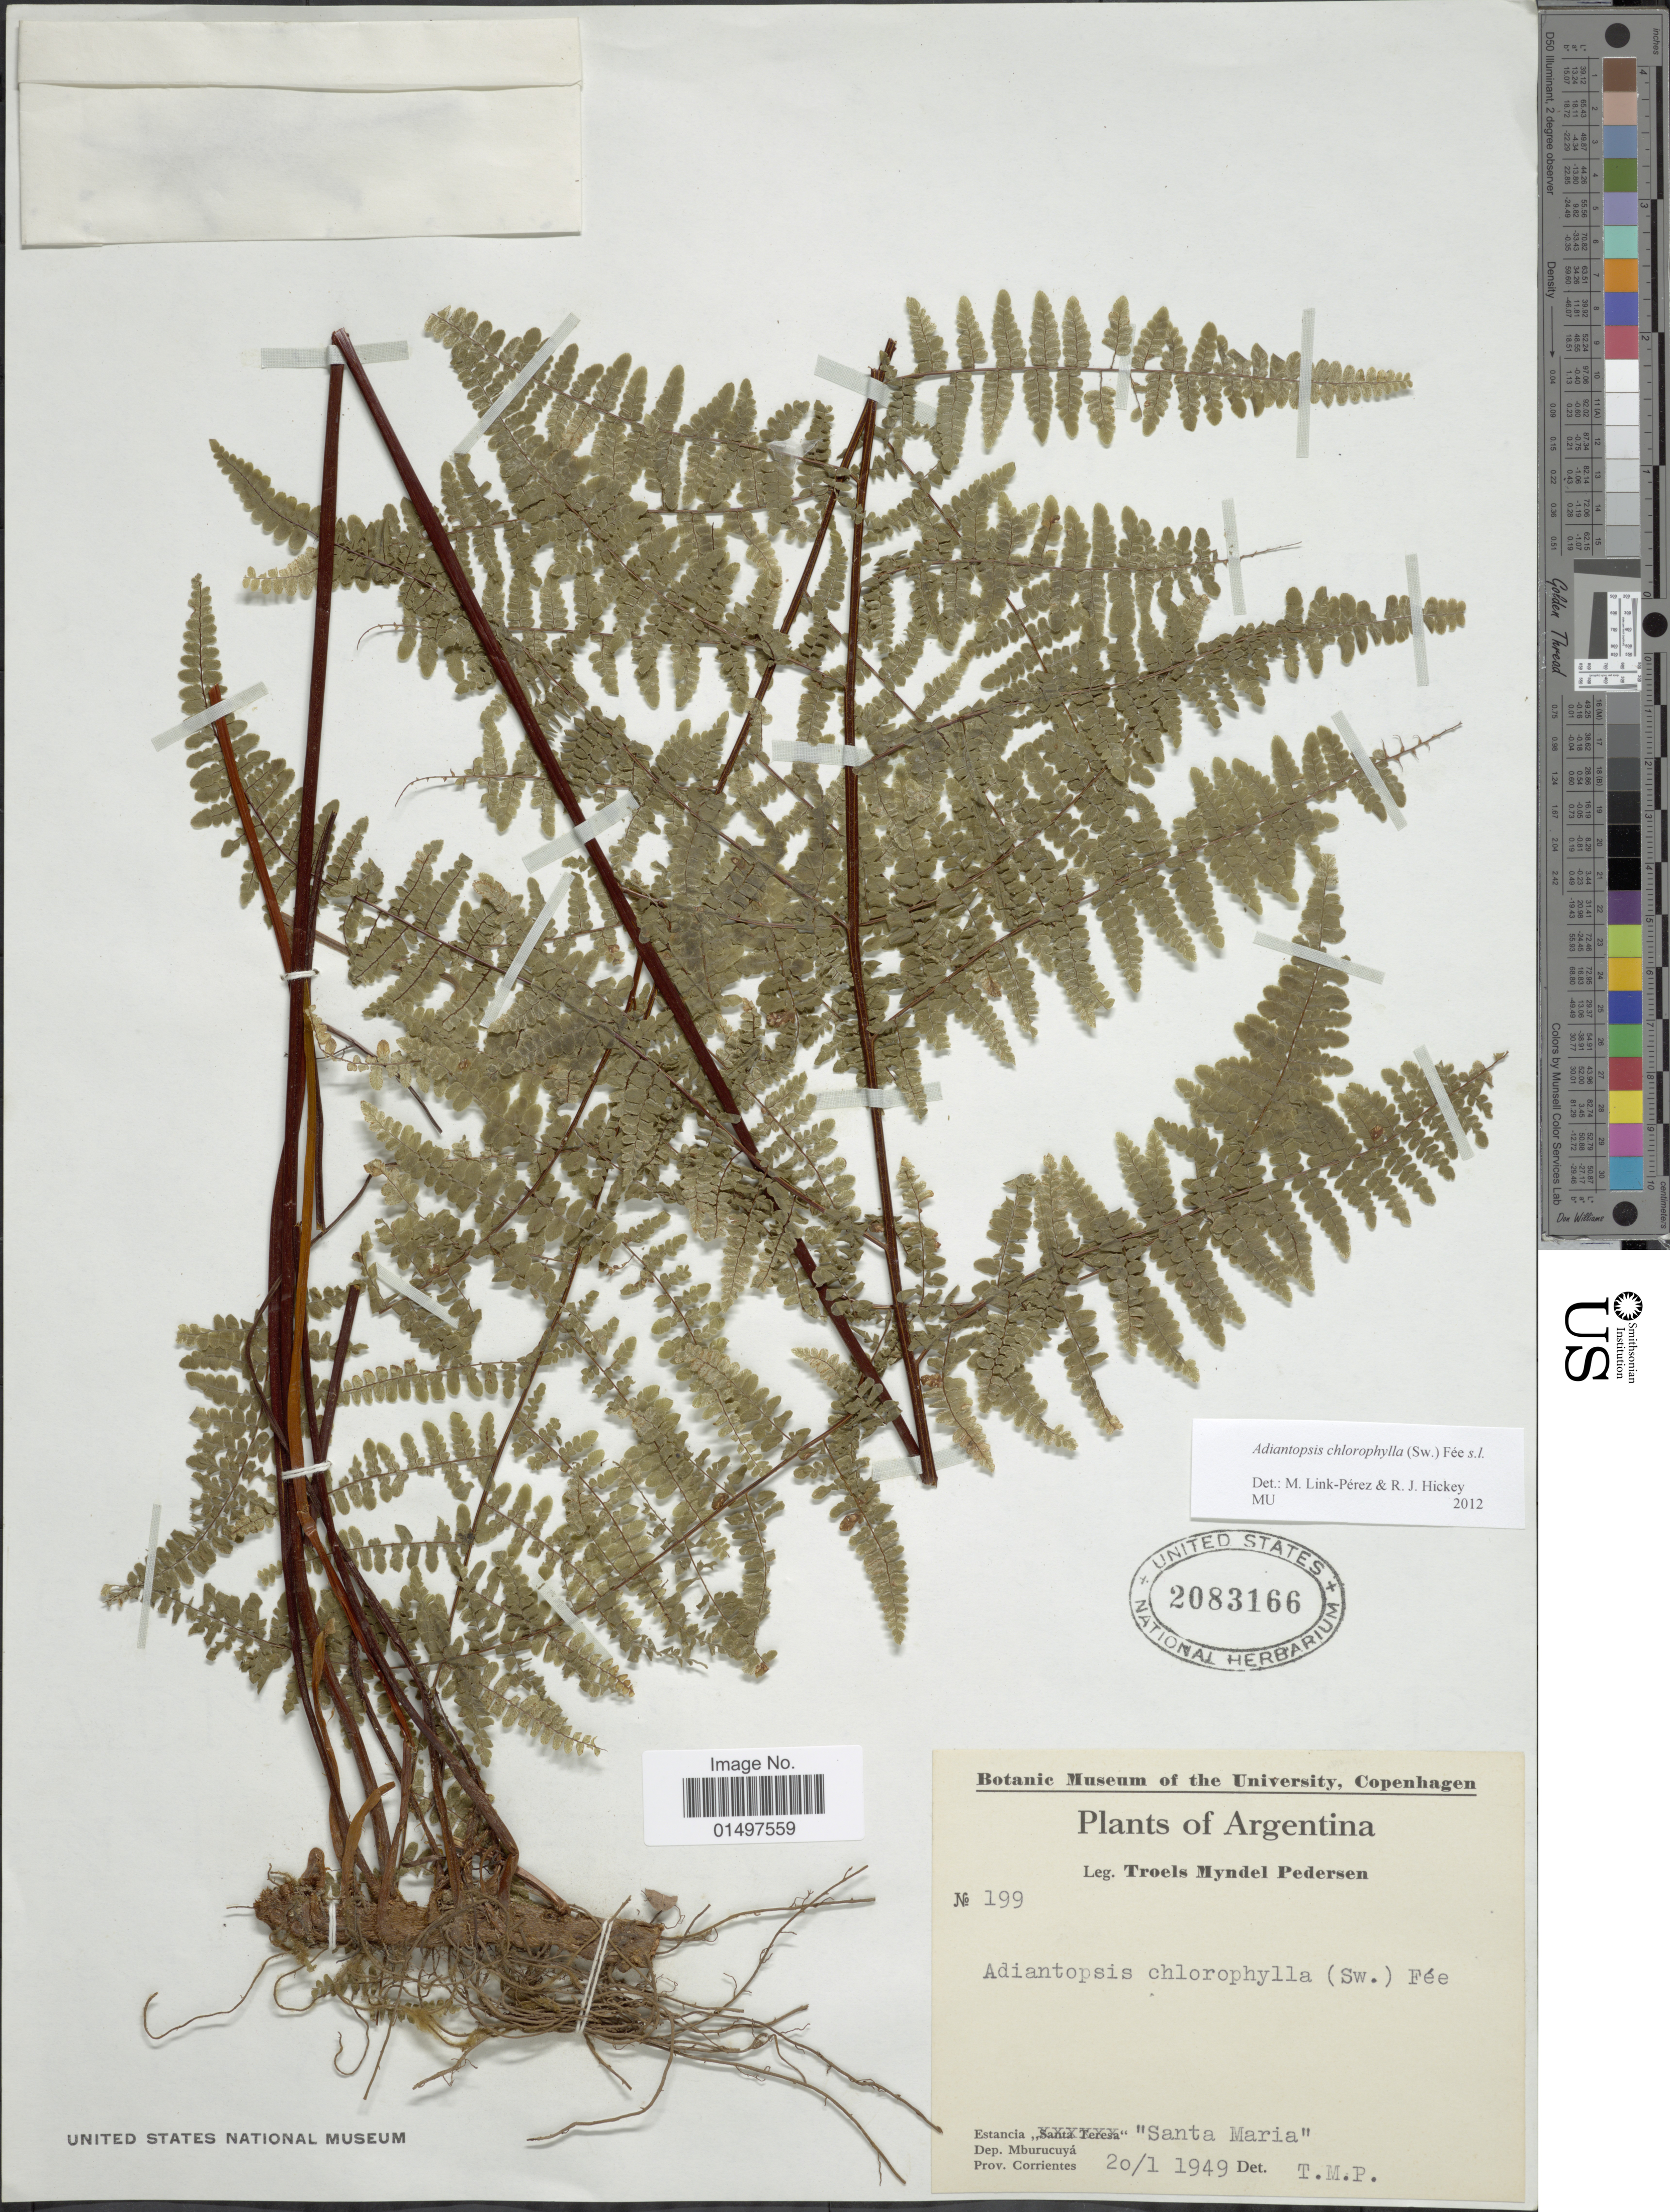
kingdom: Plantae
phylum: Tracheophyta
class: Polypodiopsida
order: Polypodiales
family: Pteridaceae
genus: Adiantopsis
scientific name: Adiantopsis chlorophylla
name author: (Sw.) Fée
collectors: T. Pederson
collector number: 199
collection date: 1949-01-20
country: Argentina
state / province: Corrientes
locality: Estancia 'Santa Maria' Dep. Mburucuya. Prov. Corrientes.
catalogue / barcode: US 2083166